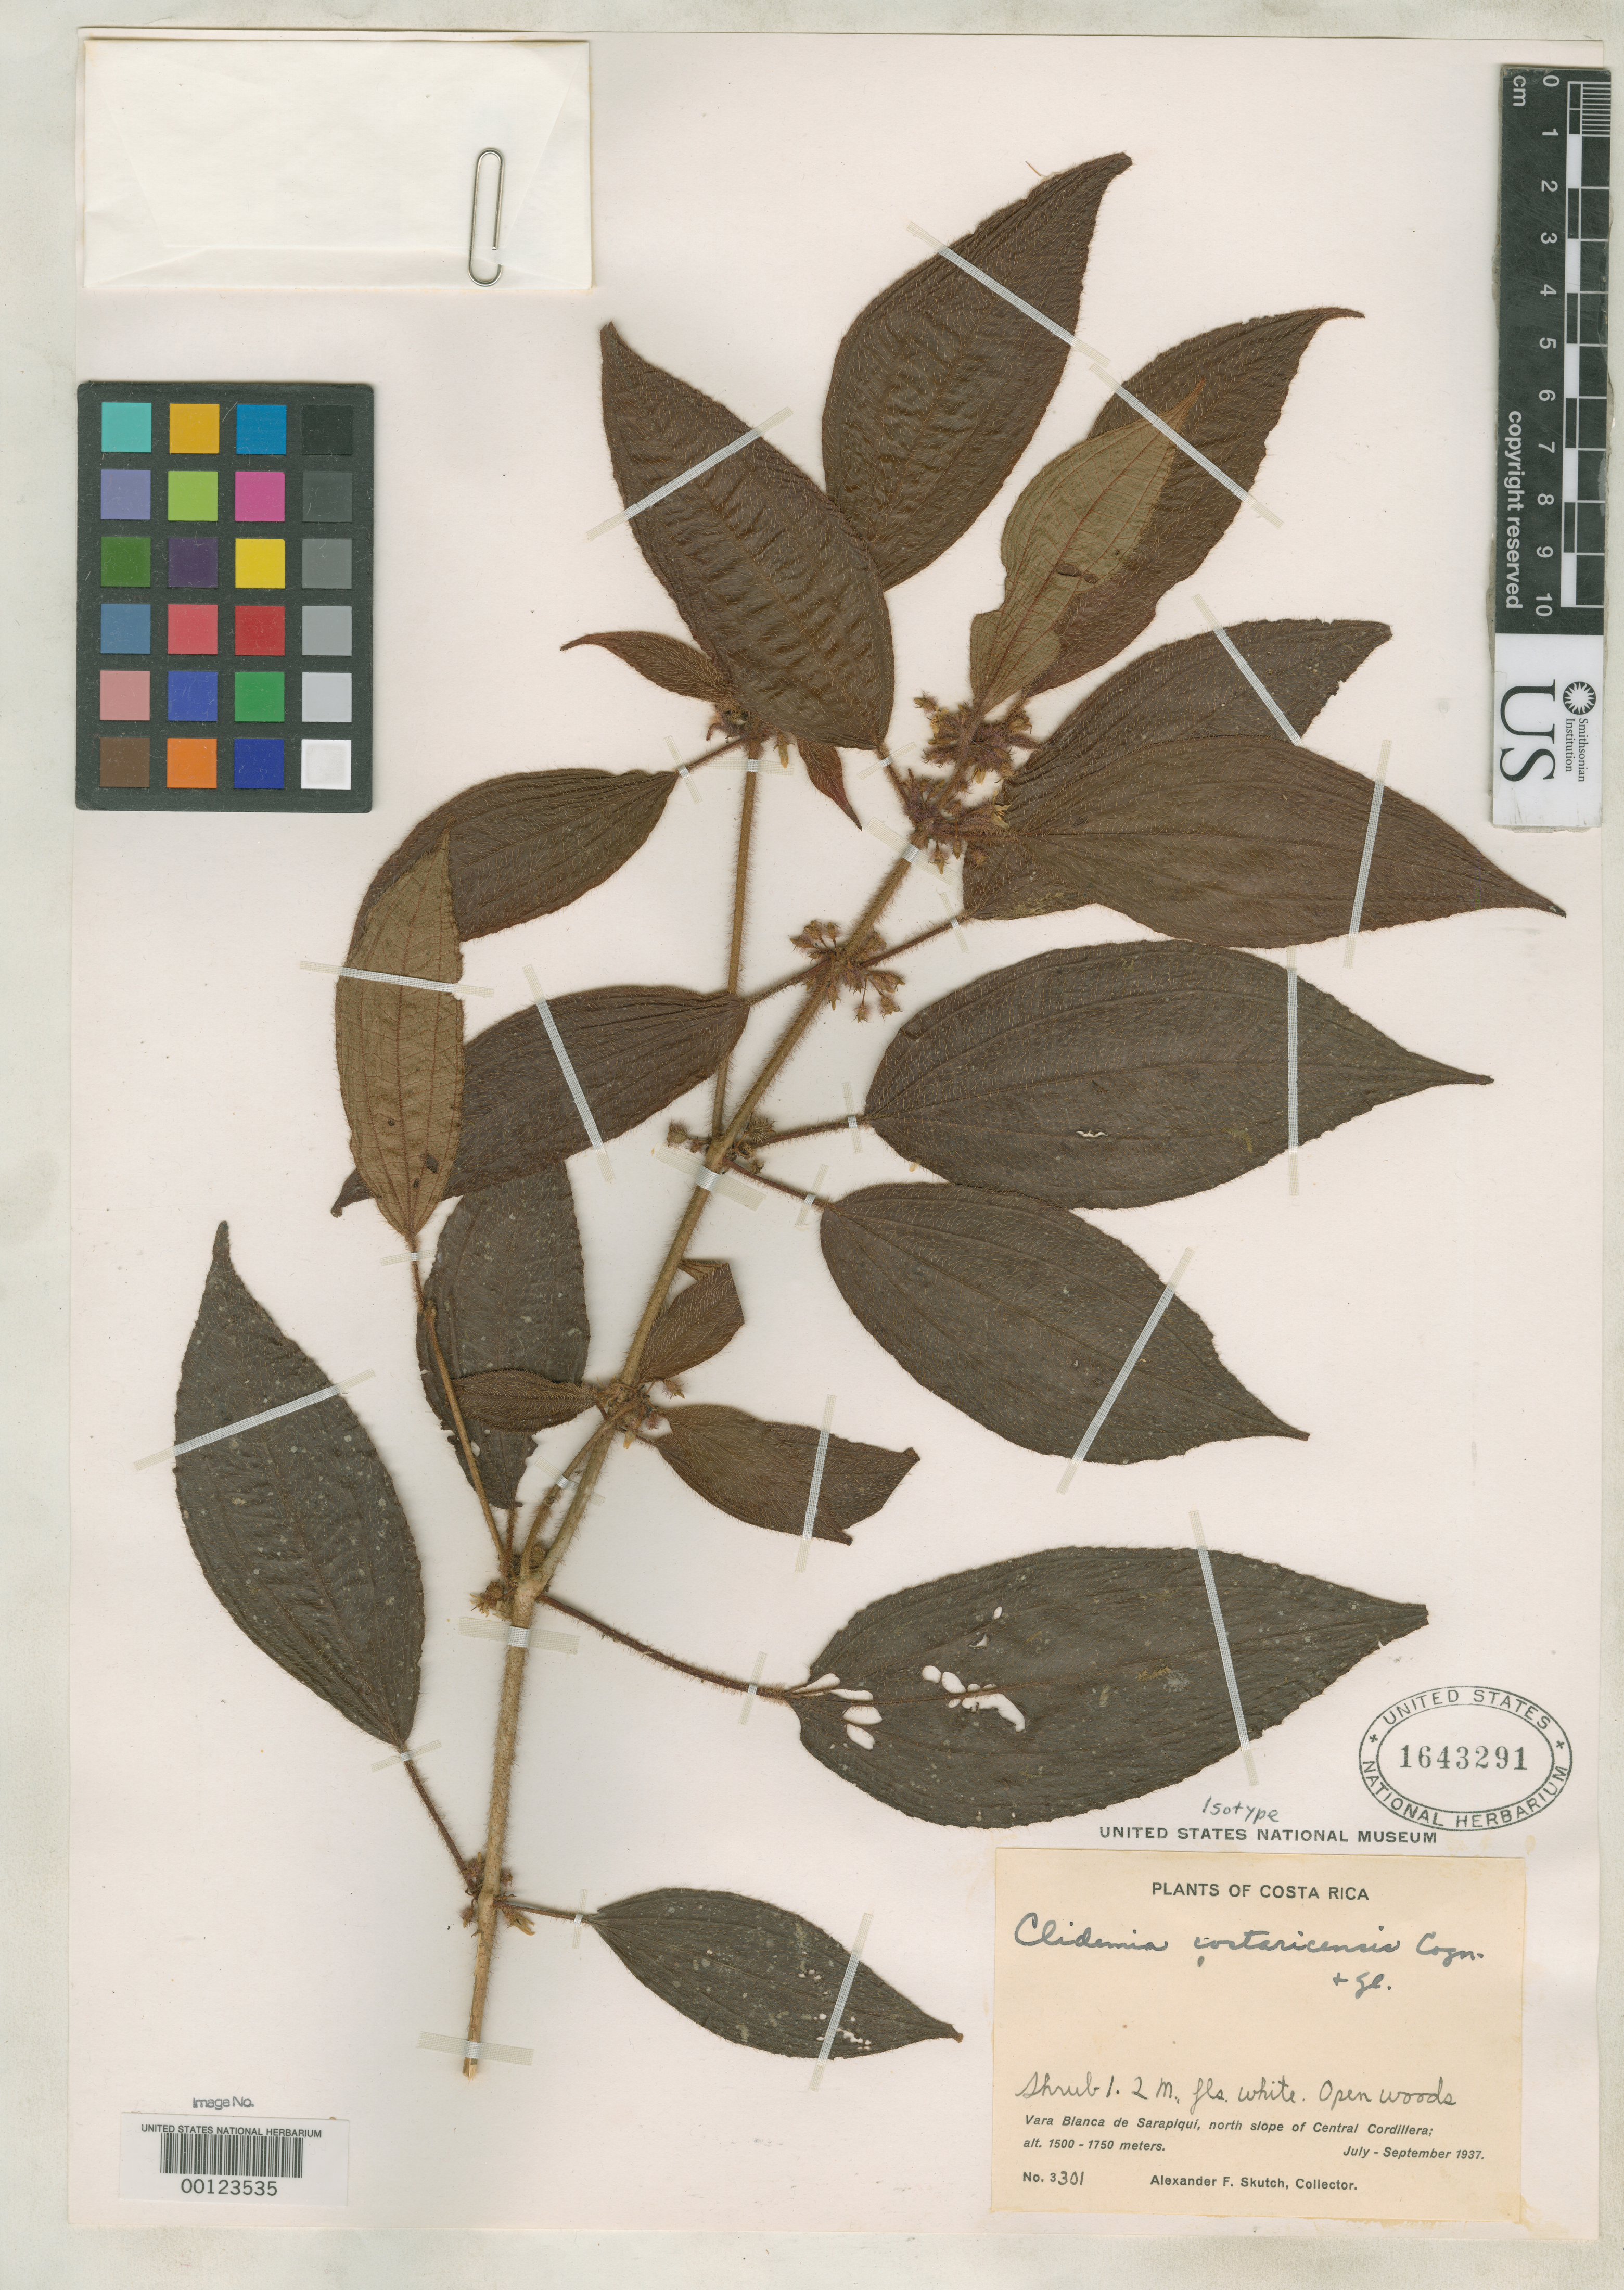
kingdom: Plantae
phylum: Tracheophyta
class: Magnoliopsida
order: Myrtales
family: Melastomataceae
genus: Clidemia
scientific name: Clidemia costaricensis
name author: Cogn. & Gleason in Gleason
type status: Isotype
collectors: A. F. Skutch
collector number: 3301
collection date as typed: Jul 1937 to -- Sep 1937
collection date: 1937-07/1937-09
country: Costa Rica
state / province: San José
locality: Vara Blanca de Sarapiqui.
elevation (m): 1500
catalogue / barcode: US 1643291